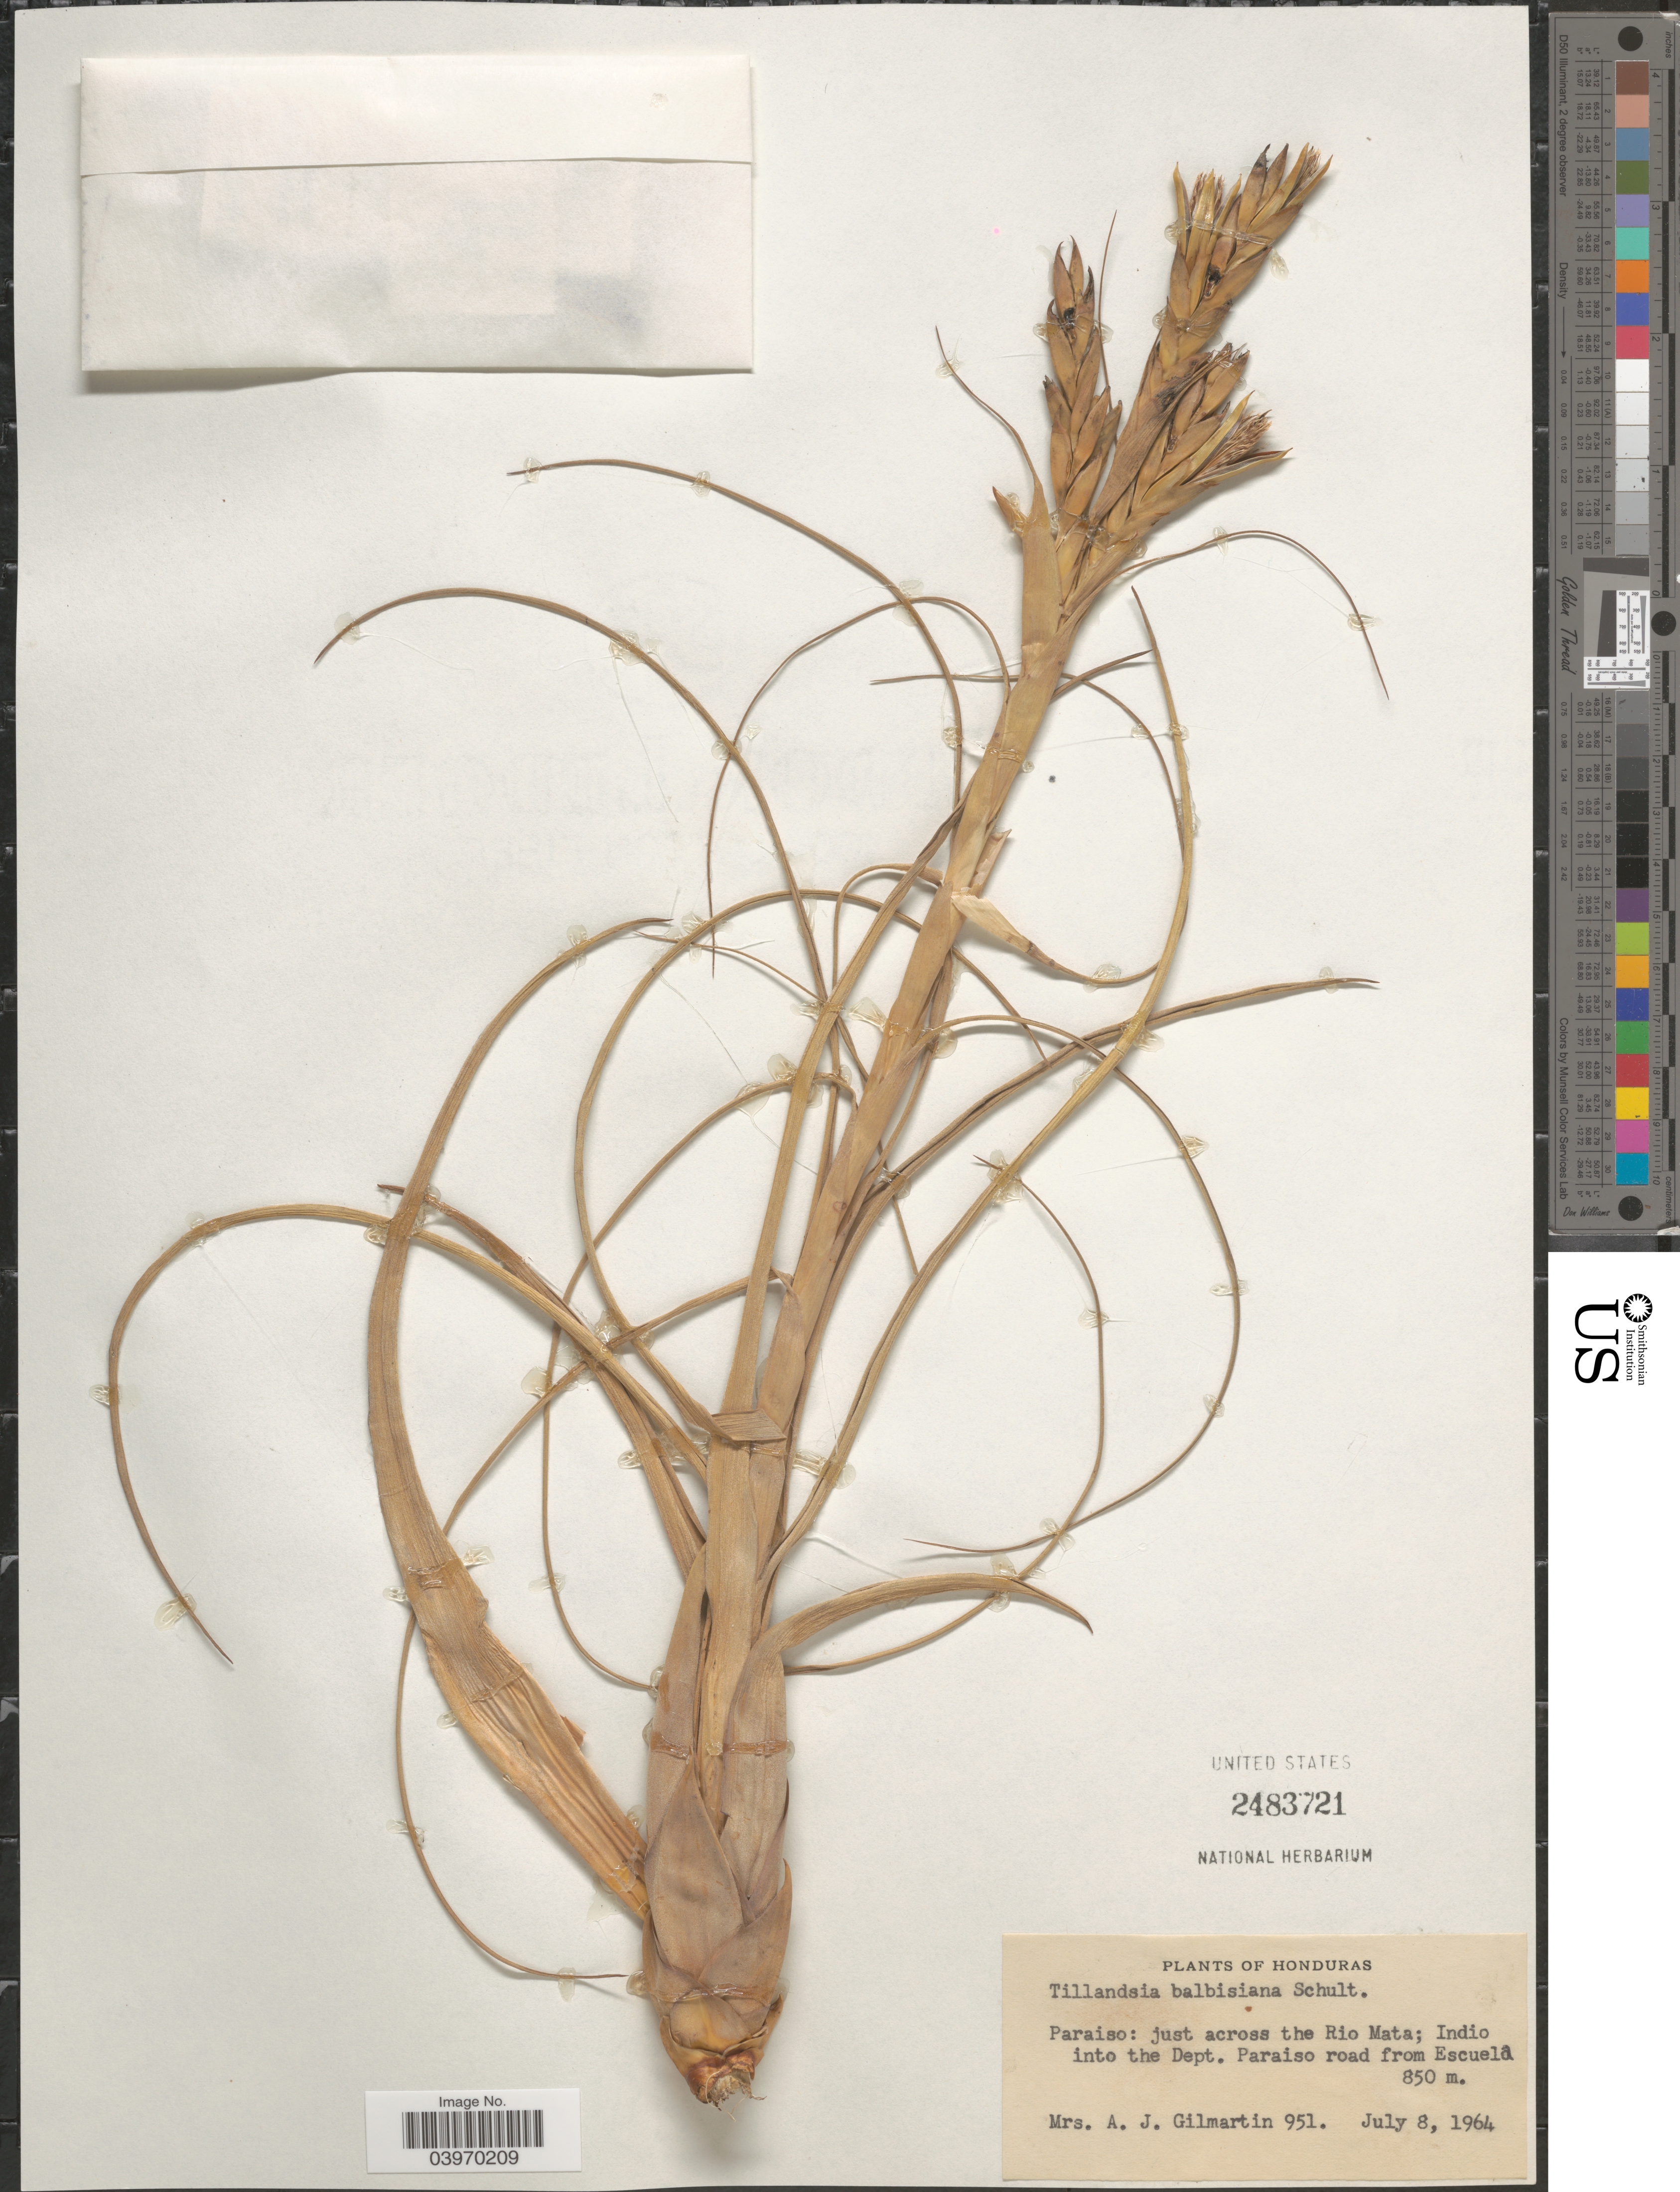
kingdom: Plantae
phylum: Tracheophyta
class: Liliopsida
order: Poales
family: Bromeliaceae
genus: Tillandsia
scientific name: Tillandsia balbisiana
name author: Schult. f.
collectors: A. J. Gilmartin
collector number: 951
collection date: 1964-07-08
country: Honduras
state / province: El Paraiso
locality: Paraiso: just across the Rio Mata; Indio into the Dept. Paraiso road from Escuela.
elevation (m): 850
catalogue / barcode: US 2483721